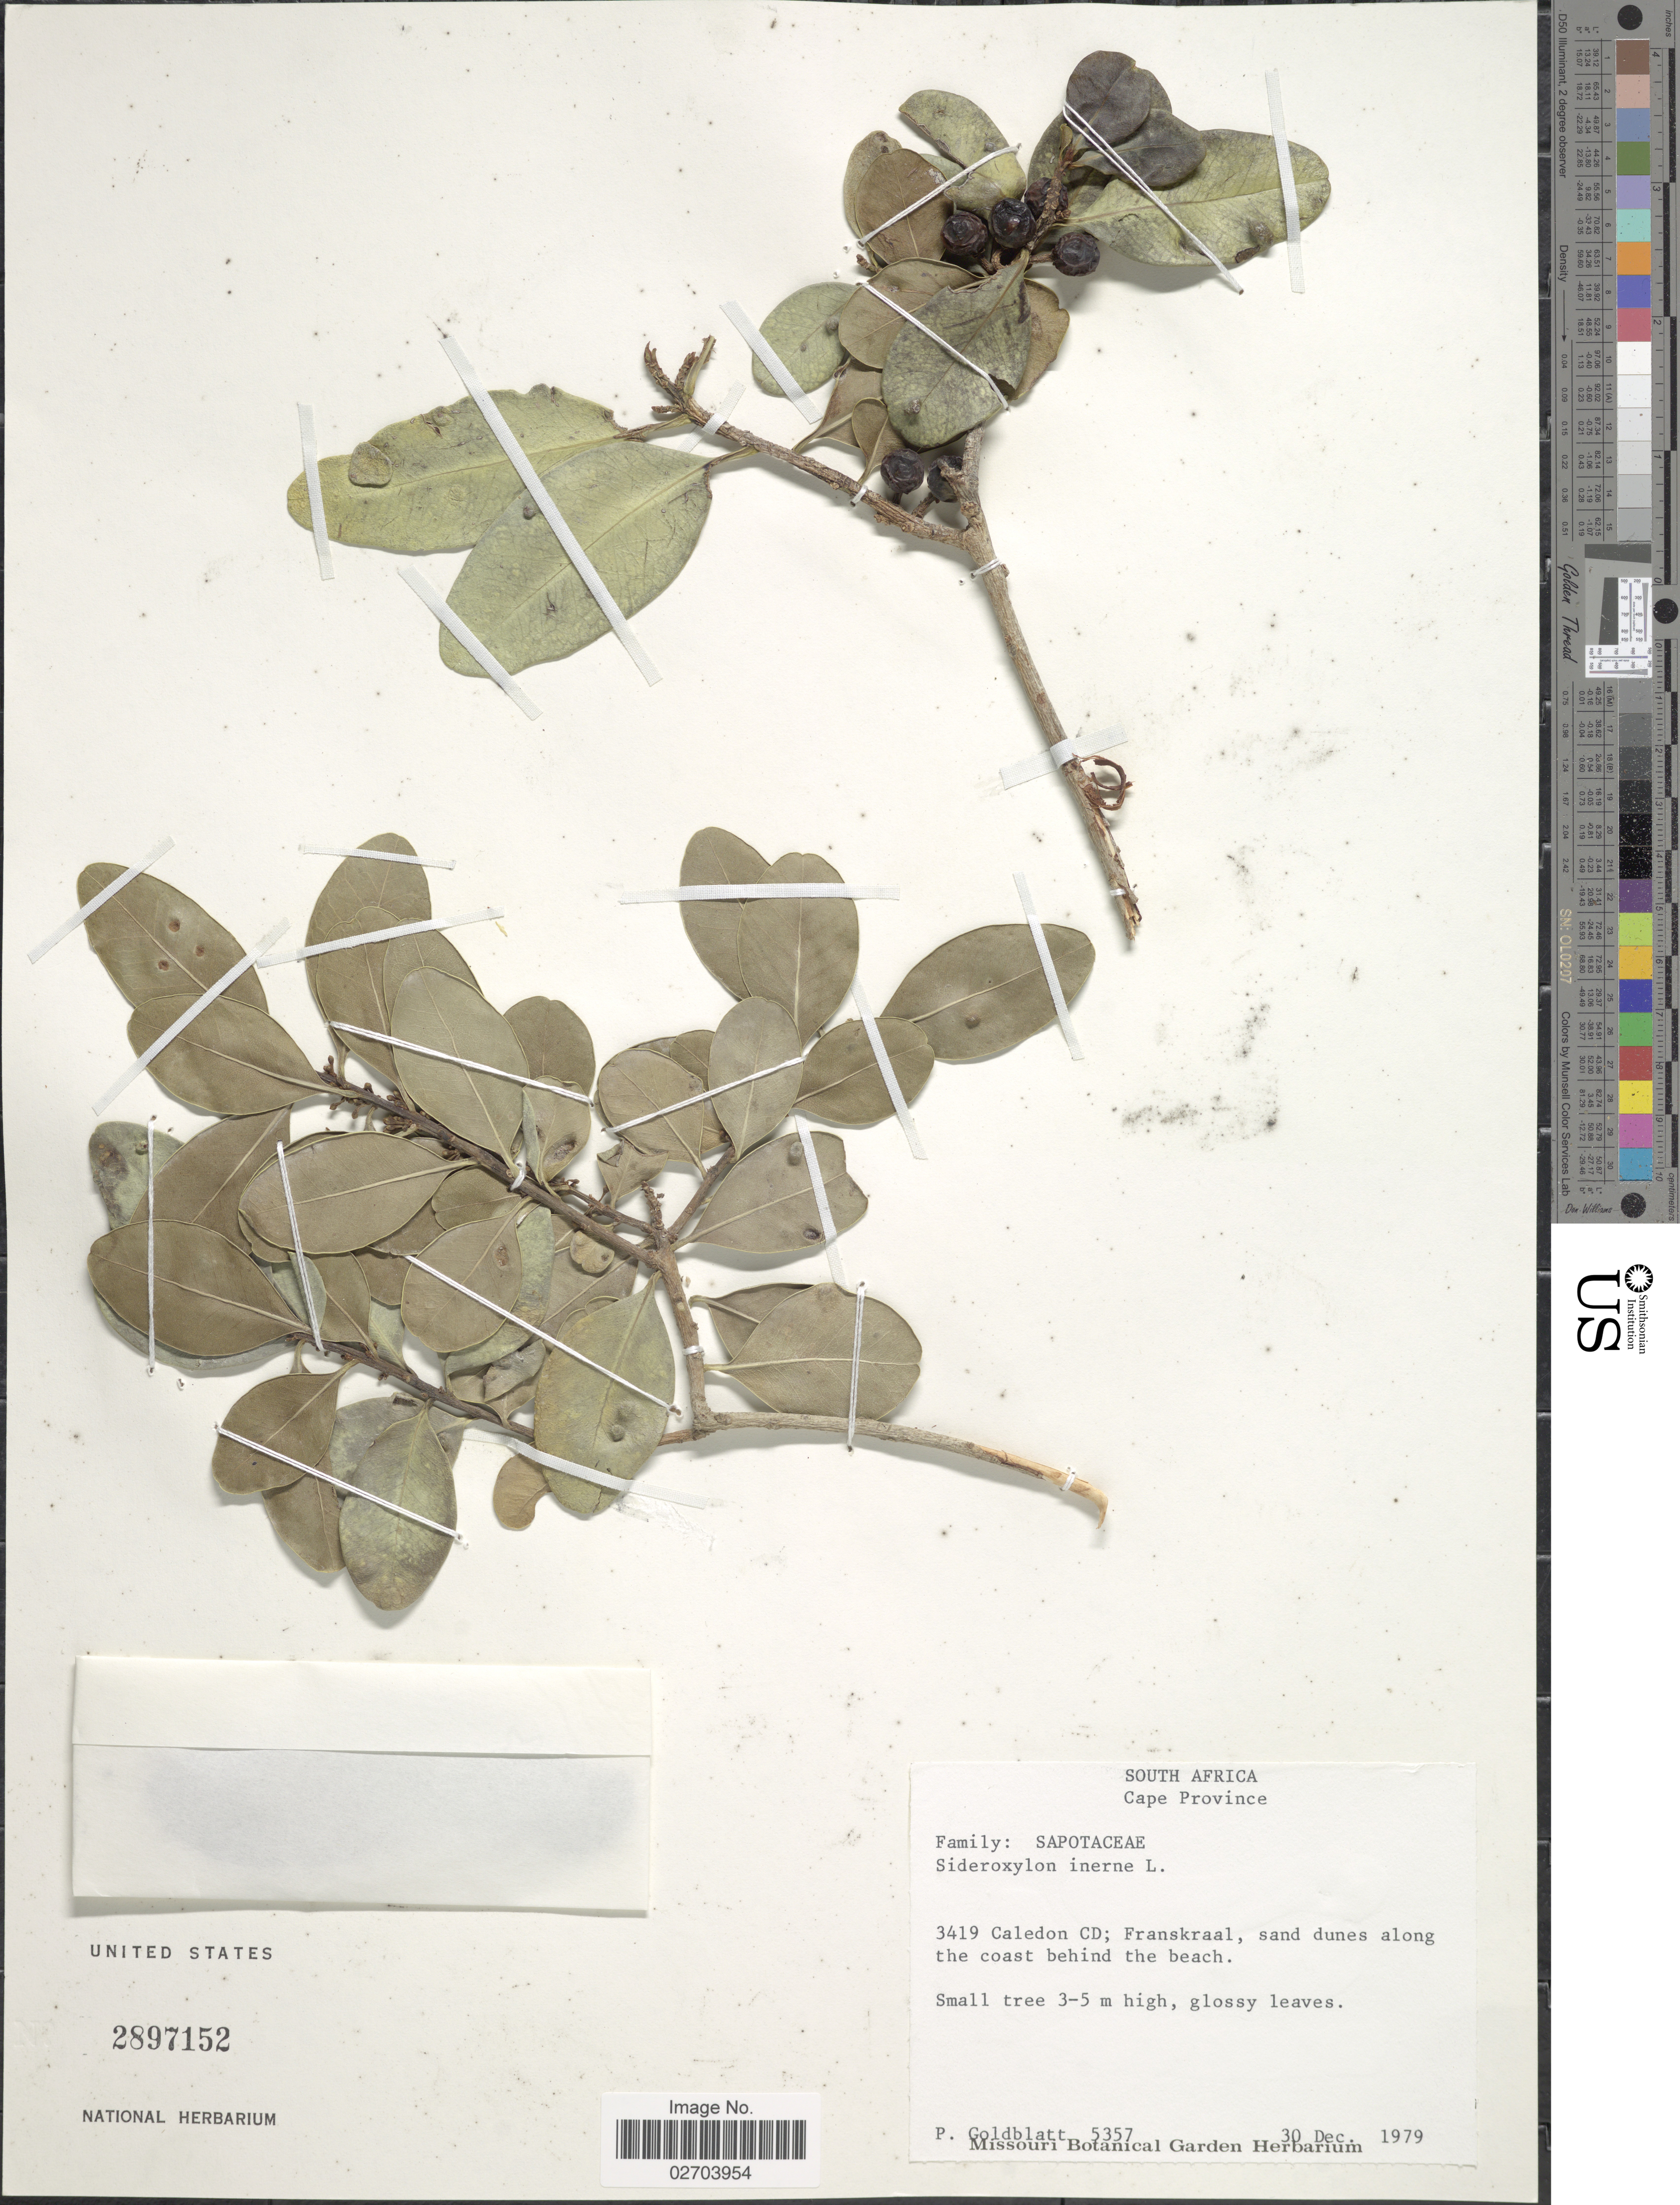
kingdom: Plantae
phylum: Tracheophyta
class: Magnoliopsida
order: Ericales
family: Sapotaceae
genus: Sideroxylon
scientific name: Sideroxylon inerme subsp. inerme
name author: L.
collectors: P. Goldblatt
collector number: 5357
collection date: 1979-12-30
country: South Africa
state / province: Western Cape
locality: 3419 Caledon CD; Franskraal, sand dunes along the coast behind the beach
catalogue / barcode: US 2897152